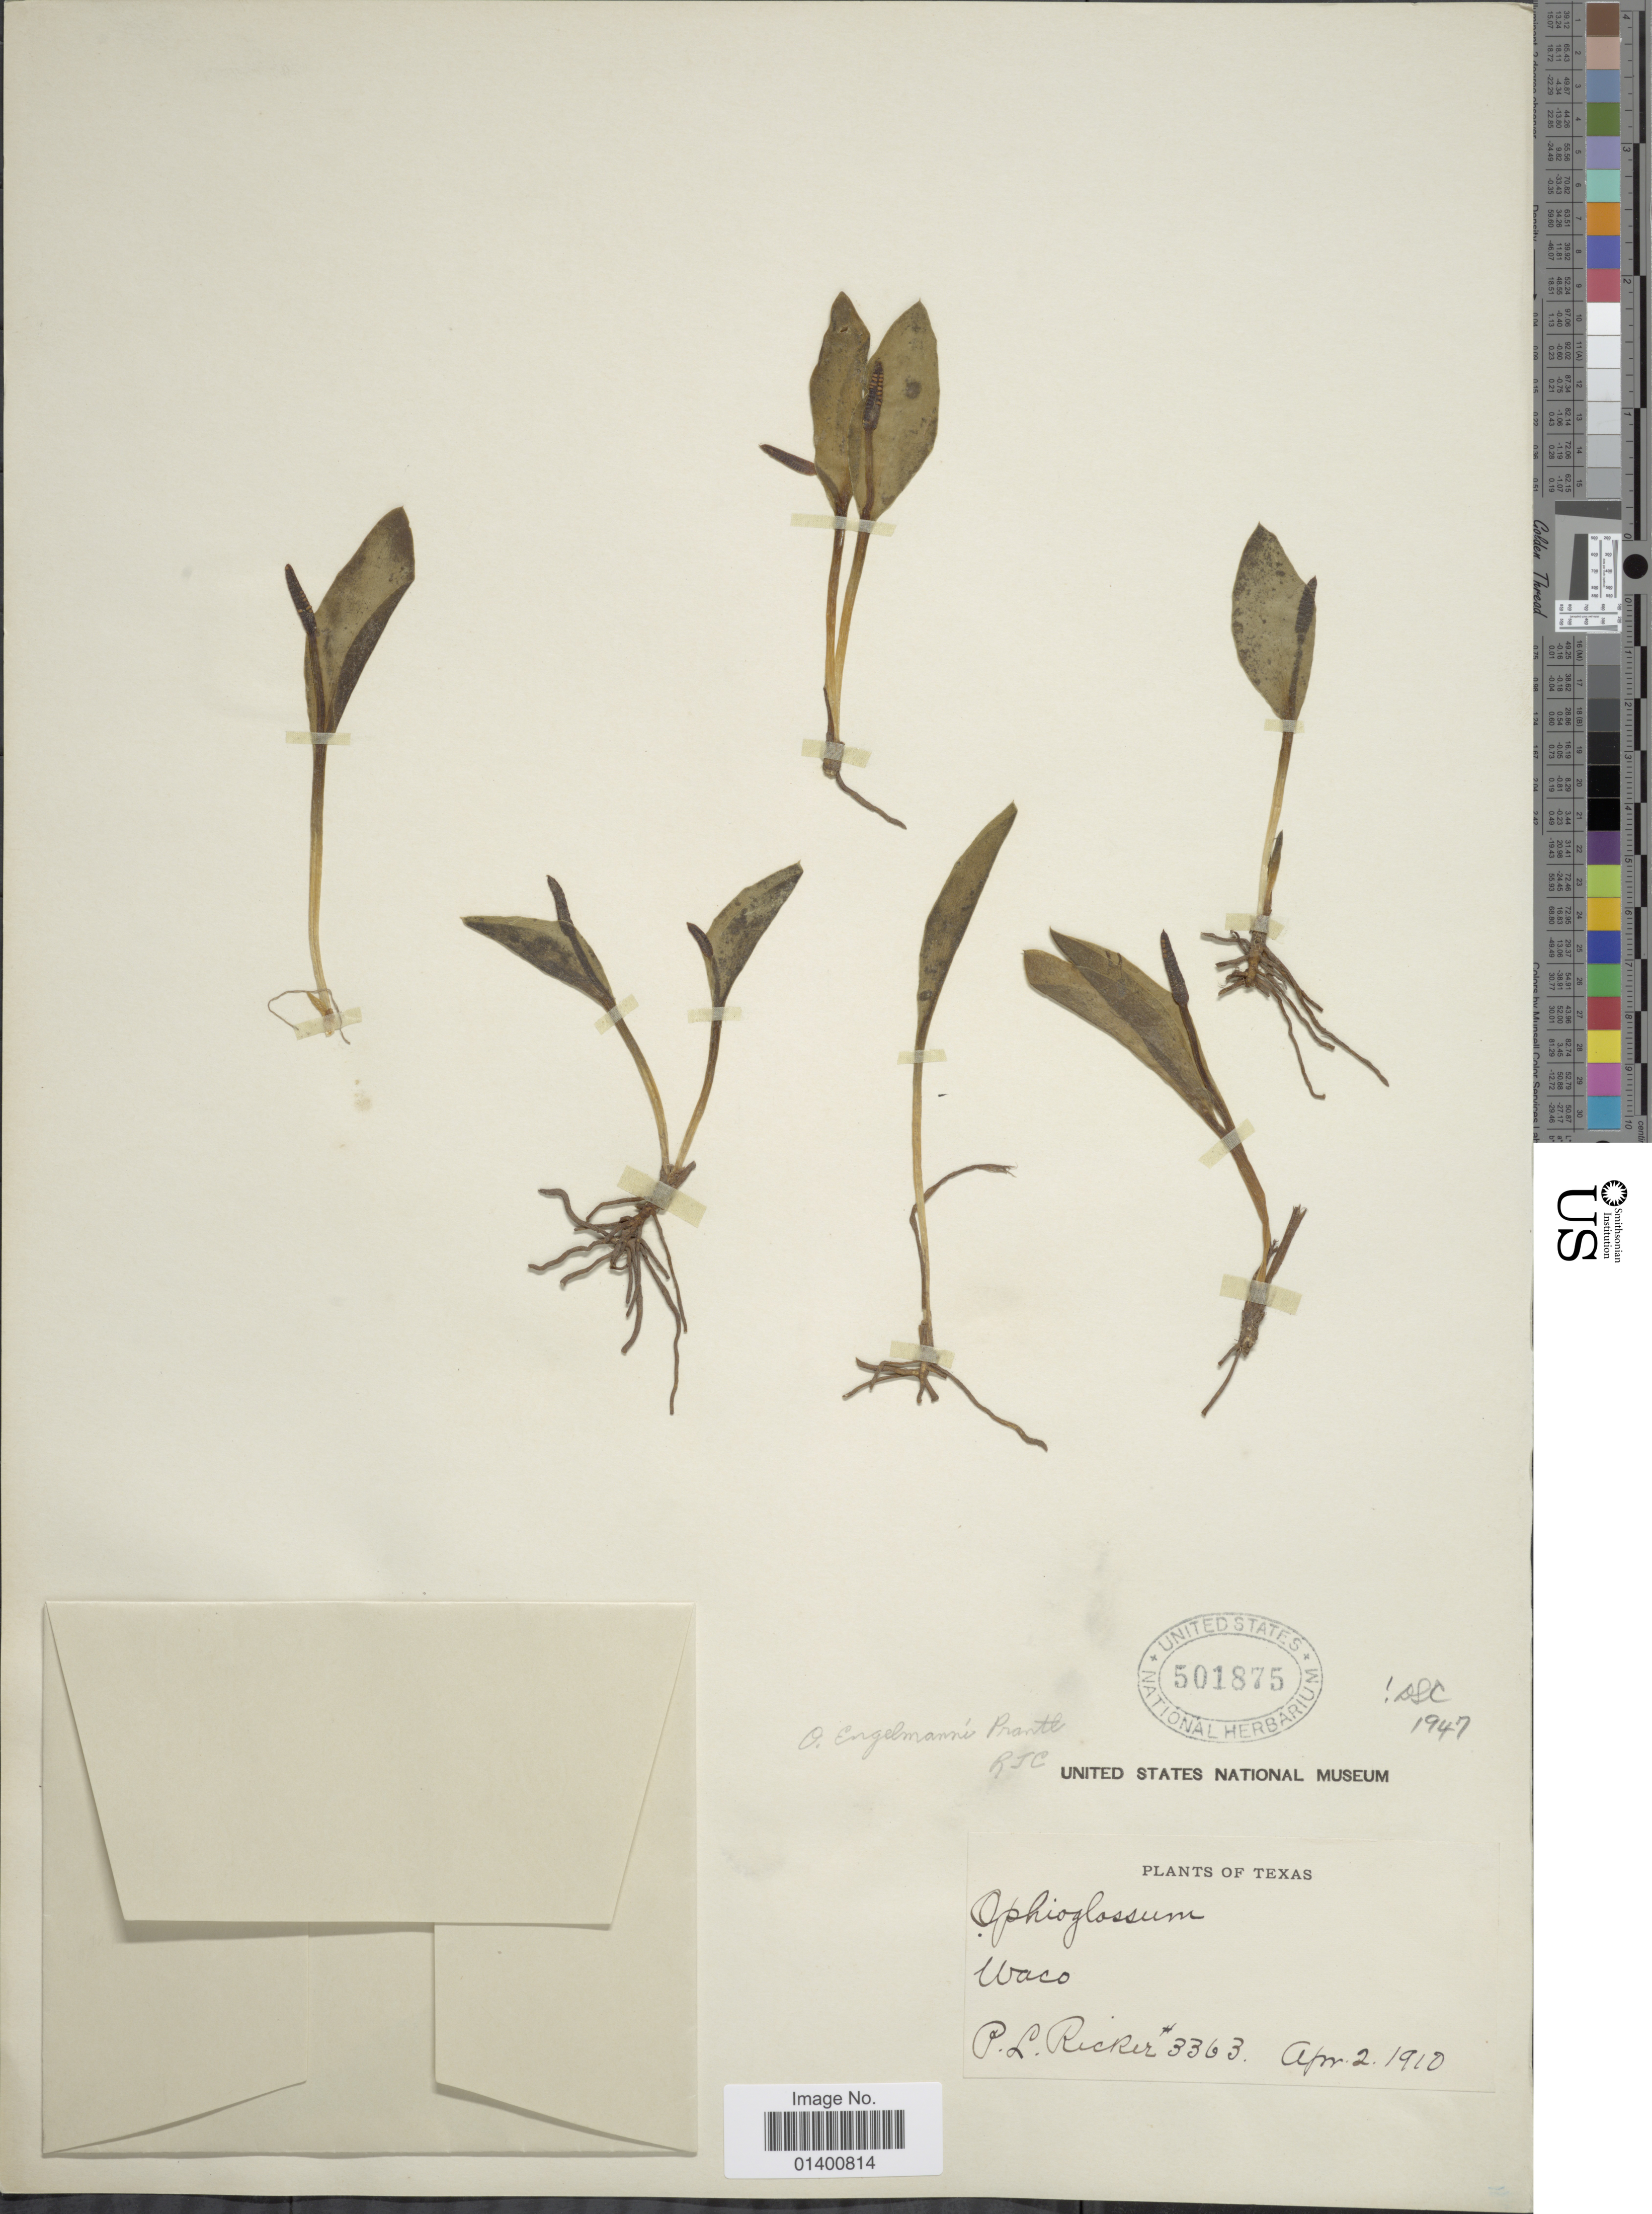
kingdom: Plantae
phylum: Tracheophyta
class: Polypodiopsida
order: Ophioglossales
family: Ophioglossaceae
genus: Ophioglossum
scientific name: Ophioglossum engelmannii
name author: Prantl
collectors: P. Ricker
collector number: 3363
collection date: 1910-04-02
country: United States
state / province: Texas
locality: Waco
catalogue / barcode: US 501875